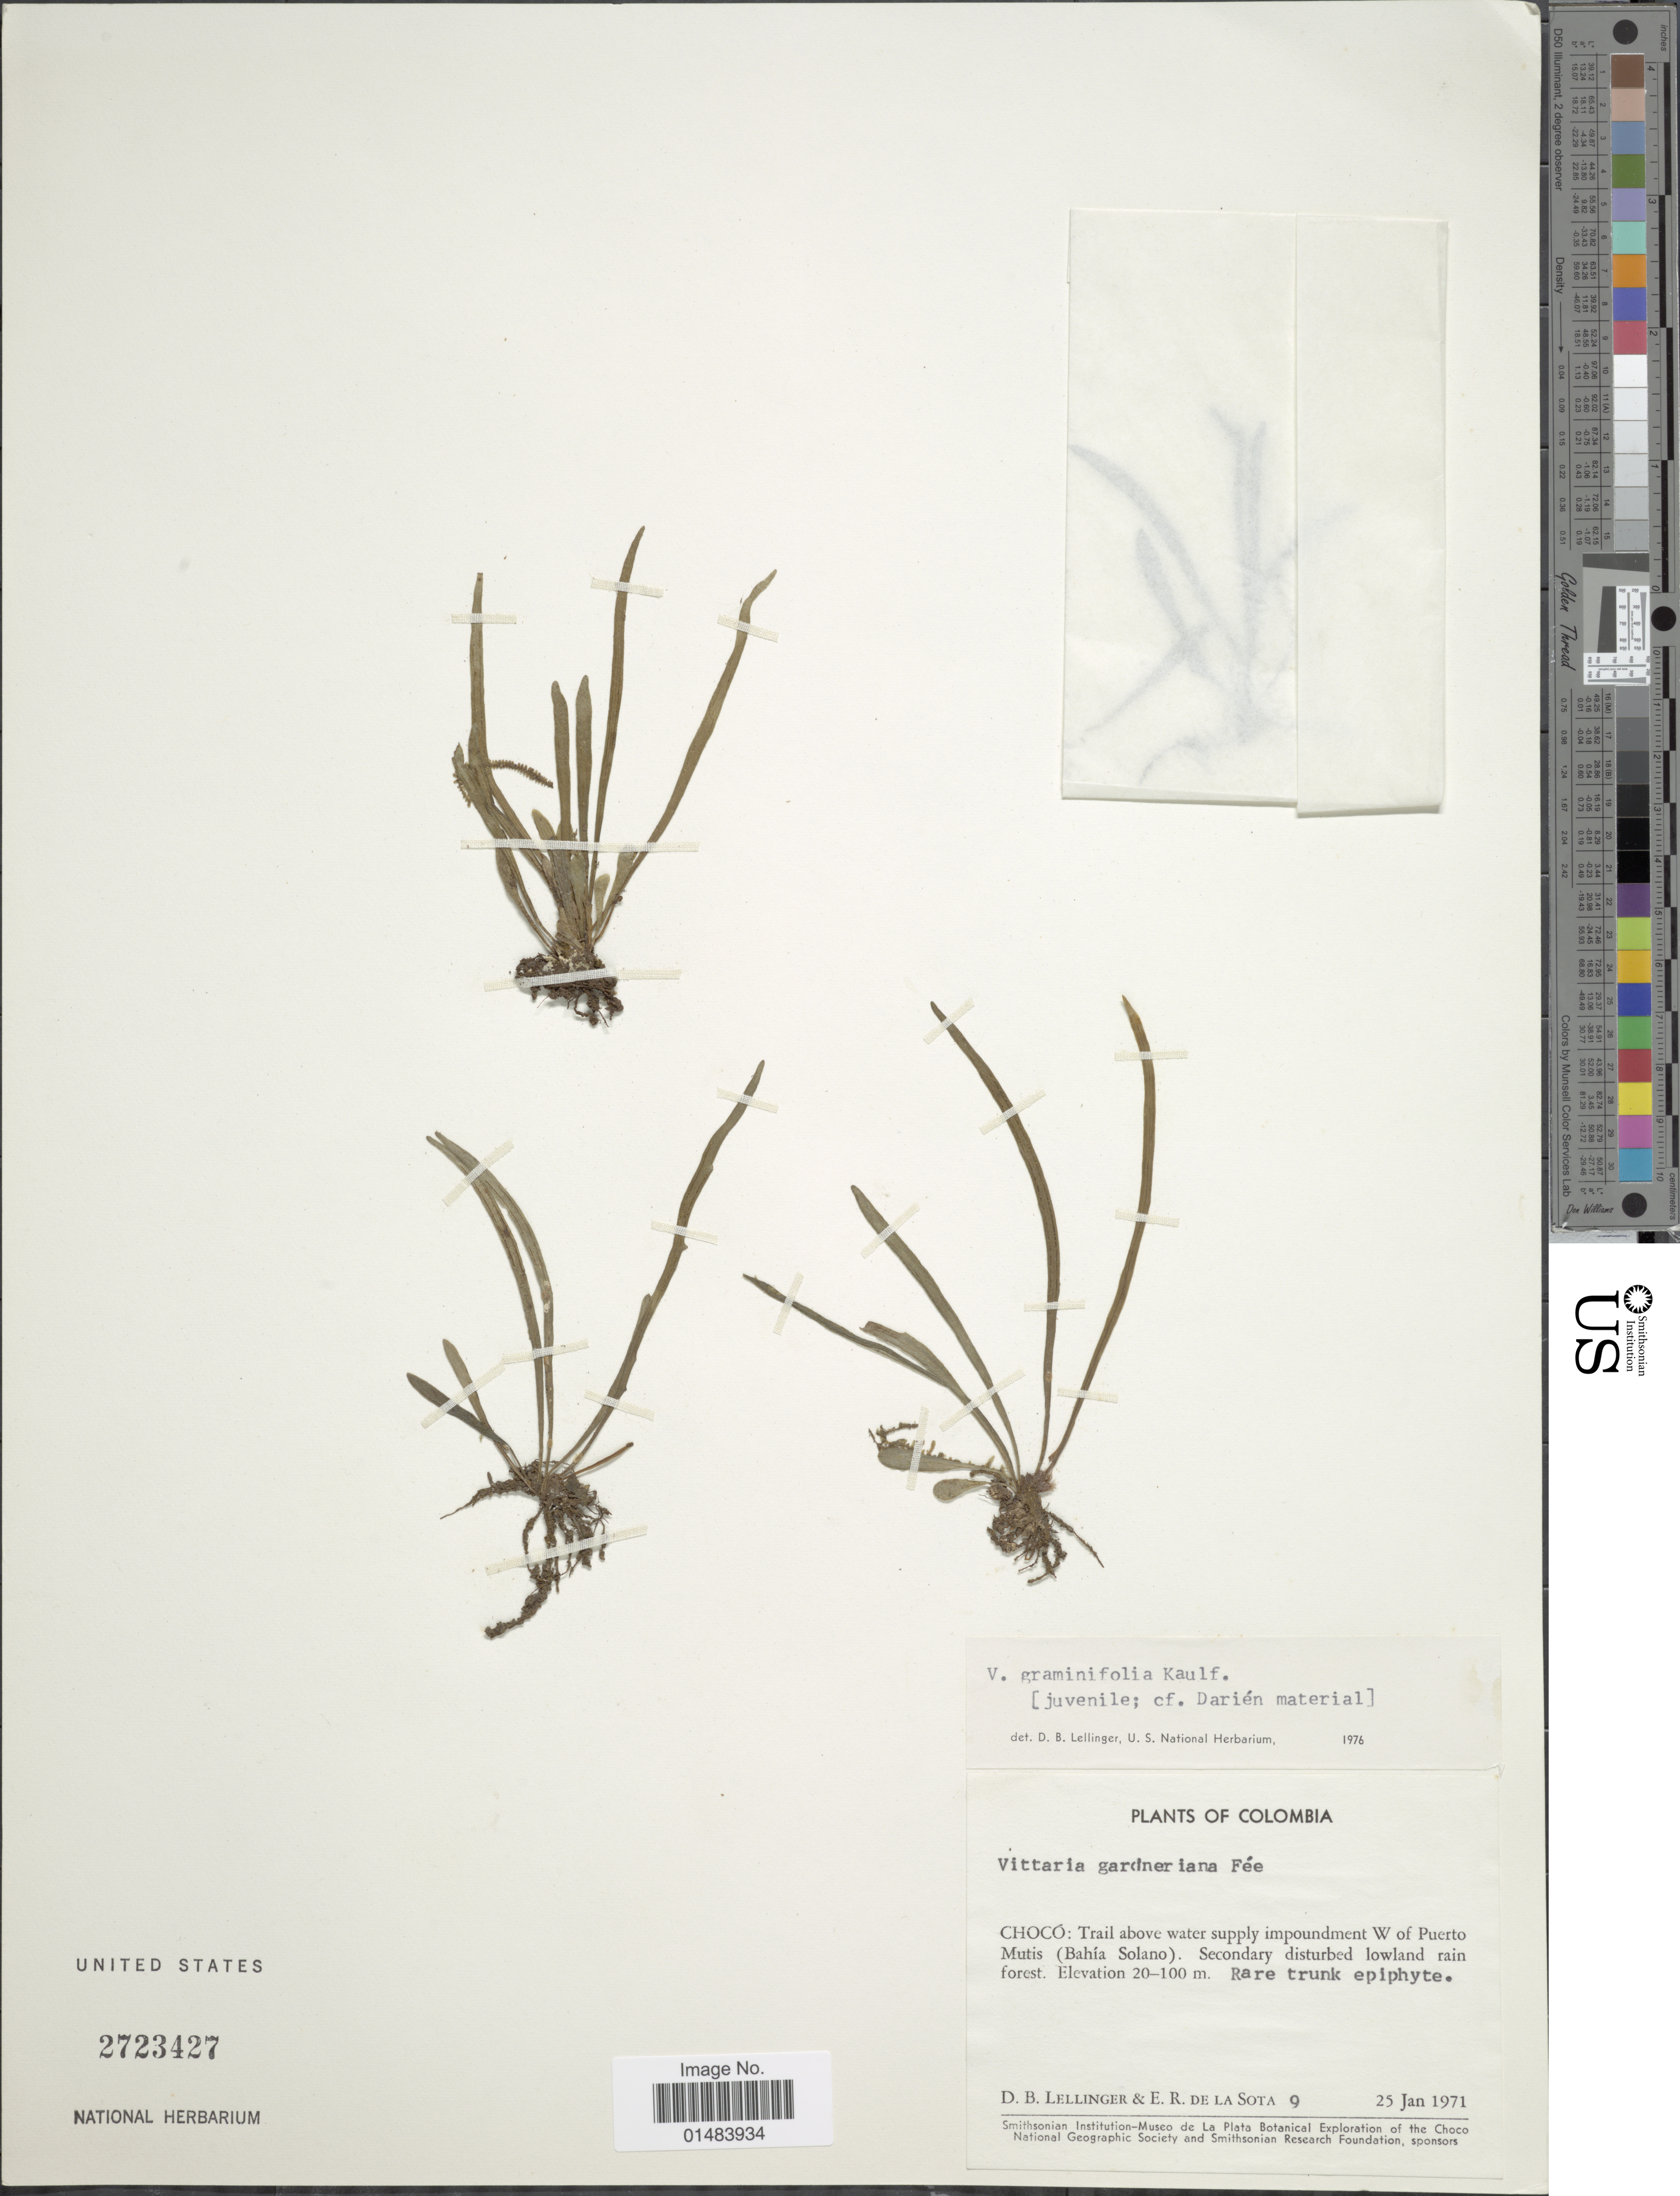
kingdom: Plantae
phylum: Tracheophyta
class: Polypodiopsida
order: Polypodiales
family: Pteridaceae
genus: Vittaria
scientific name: Vittaria graminifolia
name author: Kaulf.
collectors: D. B. Lellinger & E. R. de la Sota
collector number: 9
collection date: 1971-01-25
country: Colombia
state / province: Chocó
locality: Trail above water supply impoundment W of Puerto Mutis (Bahia Solano).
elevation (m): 20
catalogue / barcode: US 2723427